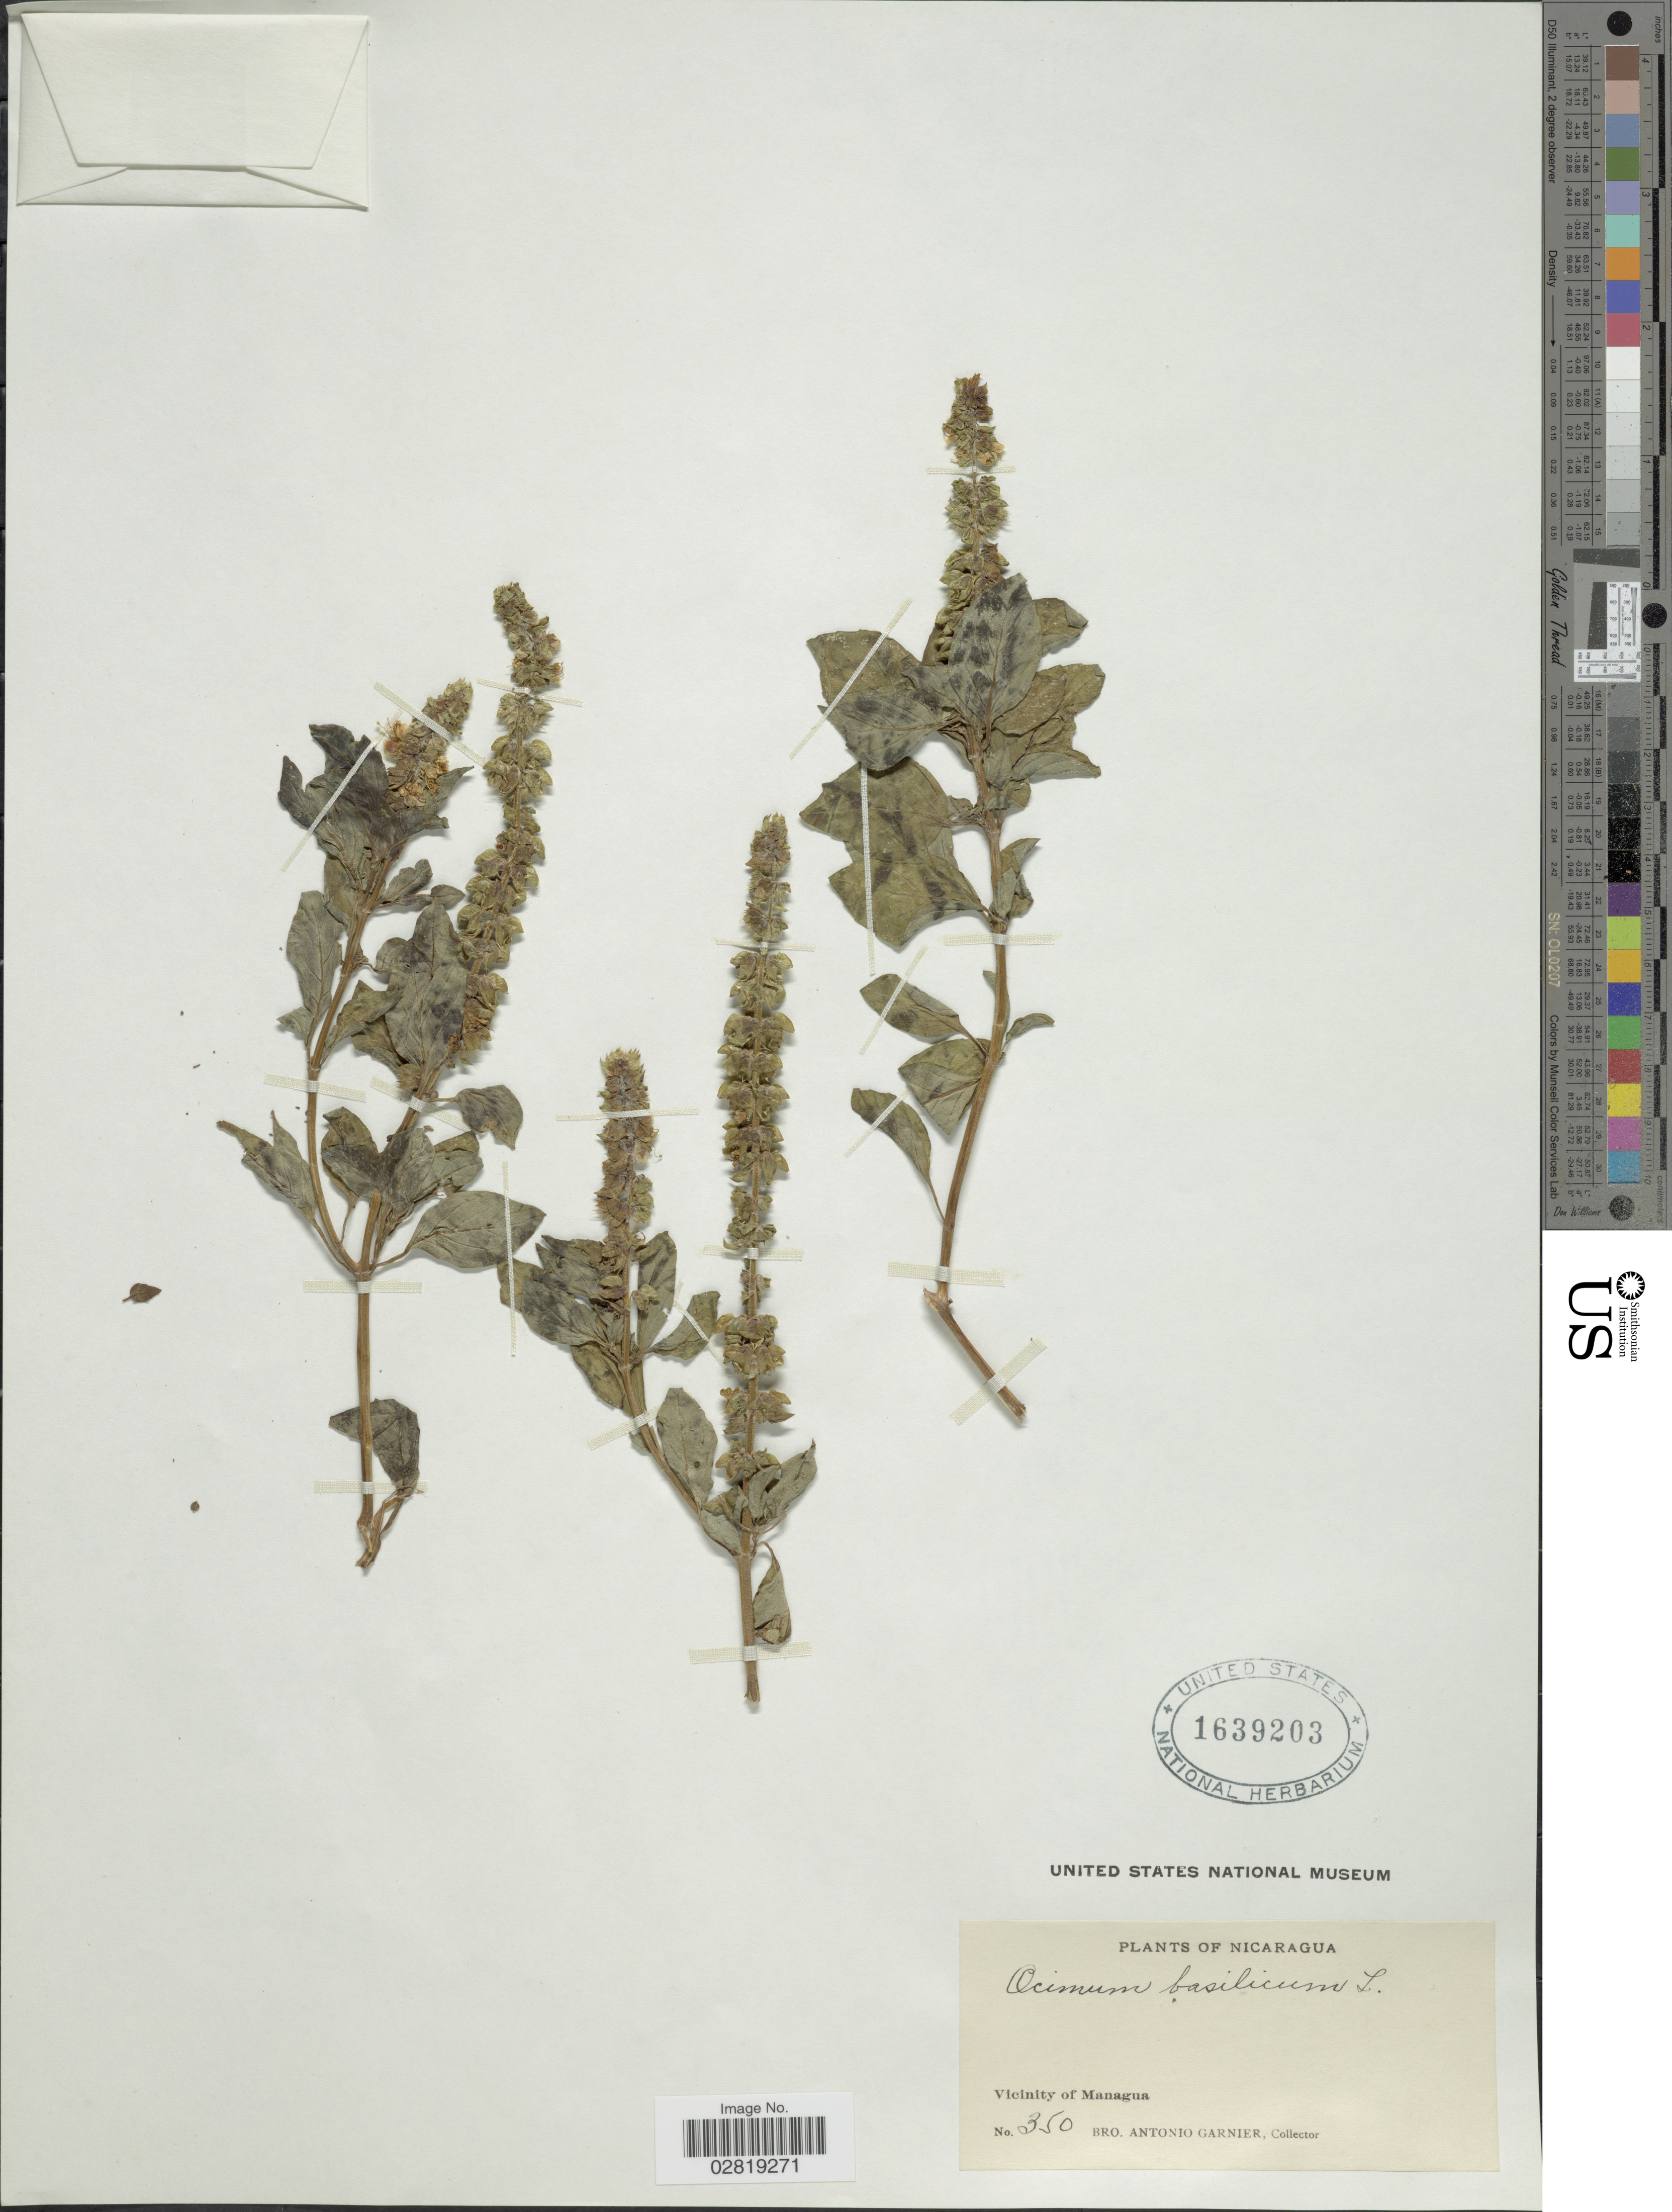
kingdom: Plantae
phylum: Tracheophyta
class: Magnoliopsida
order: Lamiales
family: Lamiaceae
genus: Ocimum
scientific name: Ocimum basilicum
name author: L.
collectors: Bro. A. Garnier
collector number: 350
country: Nicaragua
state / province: Managua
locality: Vicinity of Managua.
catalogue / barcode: US 1639203